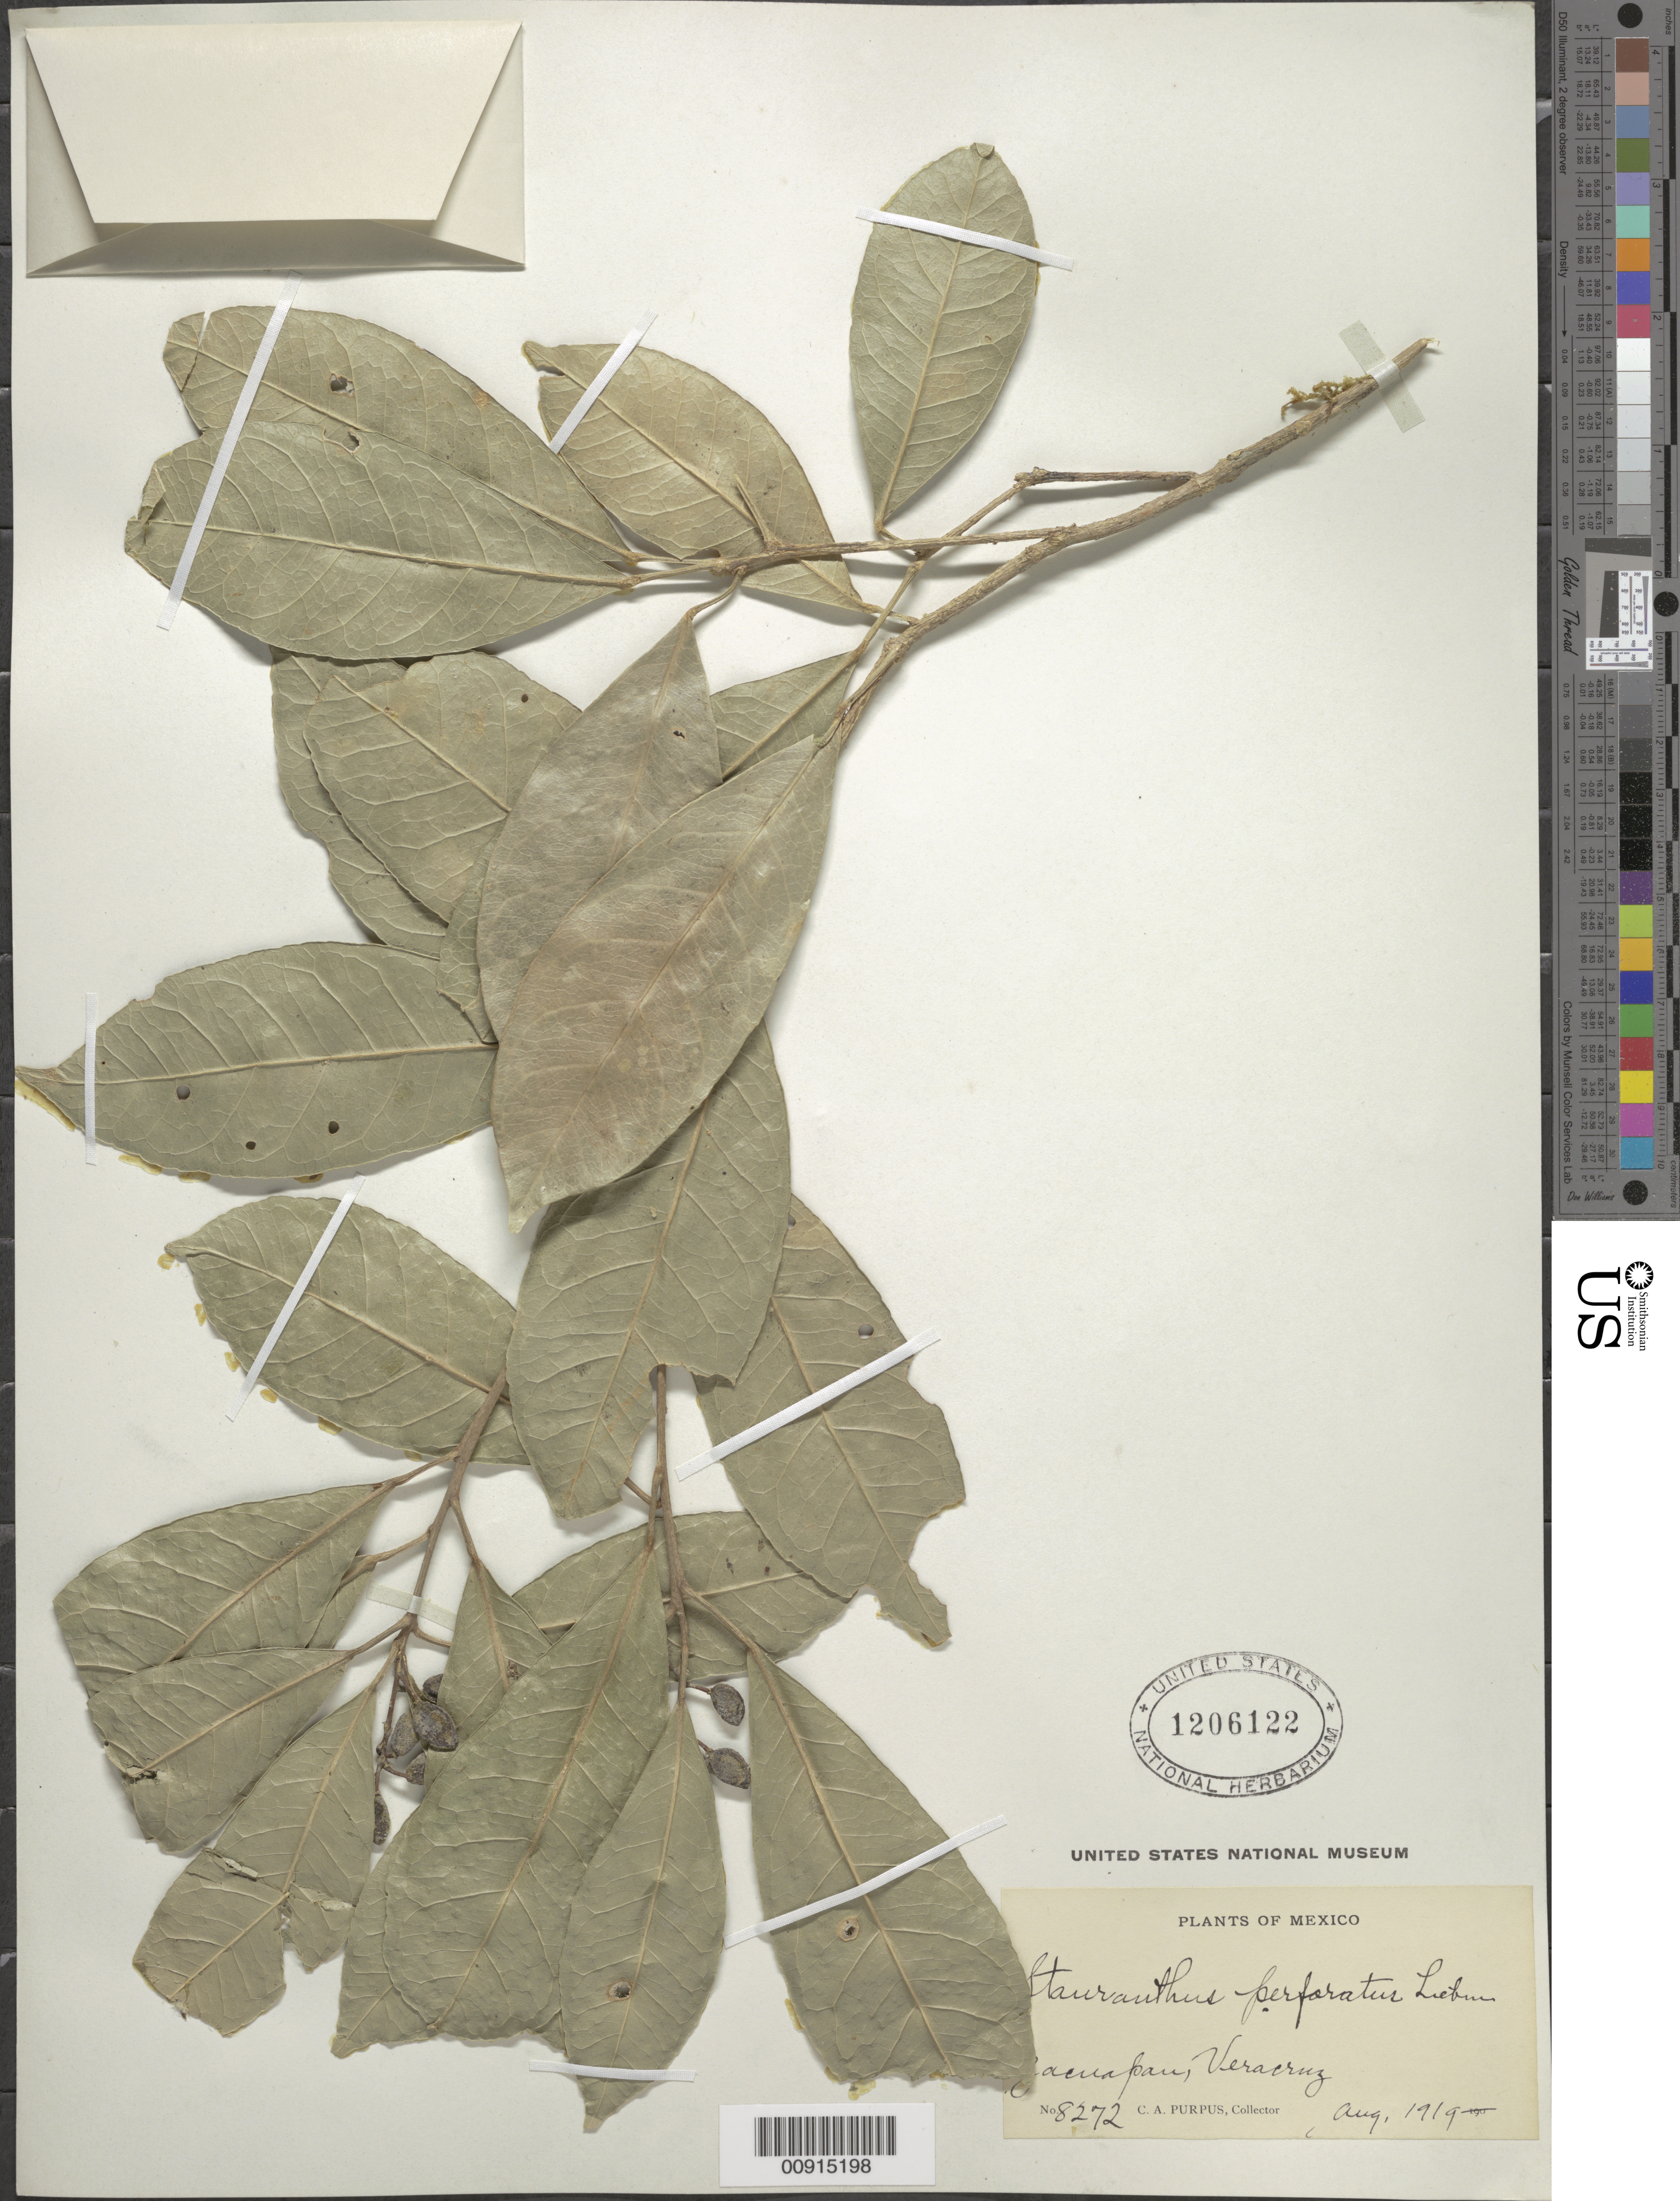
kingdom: Plantae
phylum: Tracheophyta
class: Magnoliopsida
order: Sapindales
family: Rutaceae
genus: Stauranthus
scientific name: Stauranthus perforatus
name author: Liebm.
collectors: C. A. Purpus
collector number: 8272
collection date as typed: Aug 1919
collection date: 1919-08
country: Mexico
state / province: Veracruz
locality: Zacuapan, Veracruz.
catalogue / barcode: US 1206122